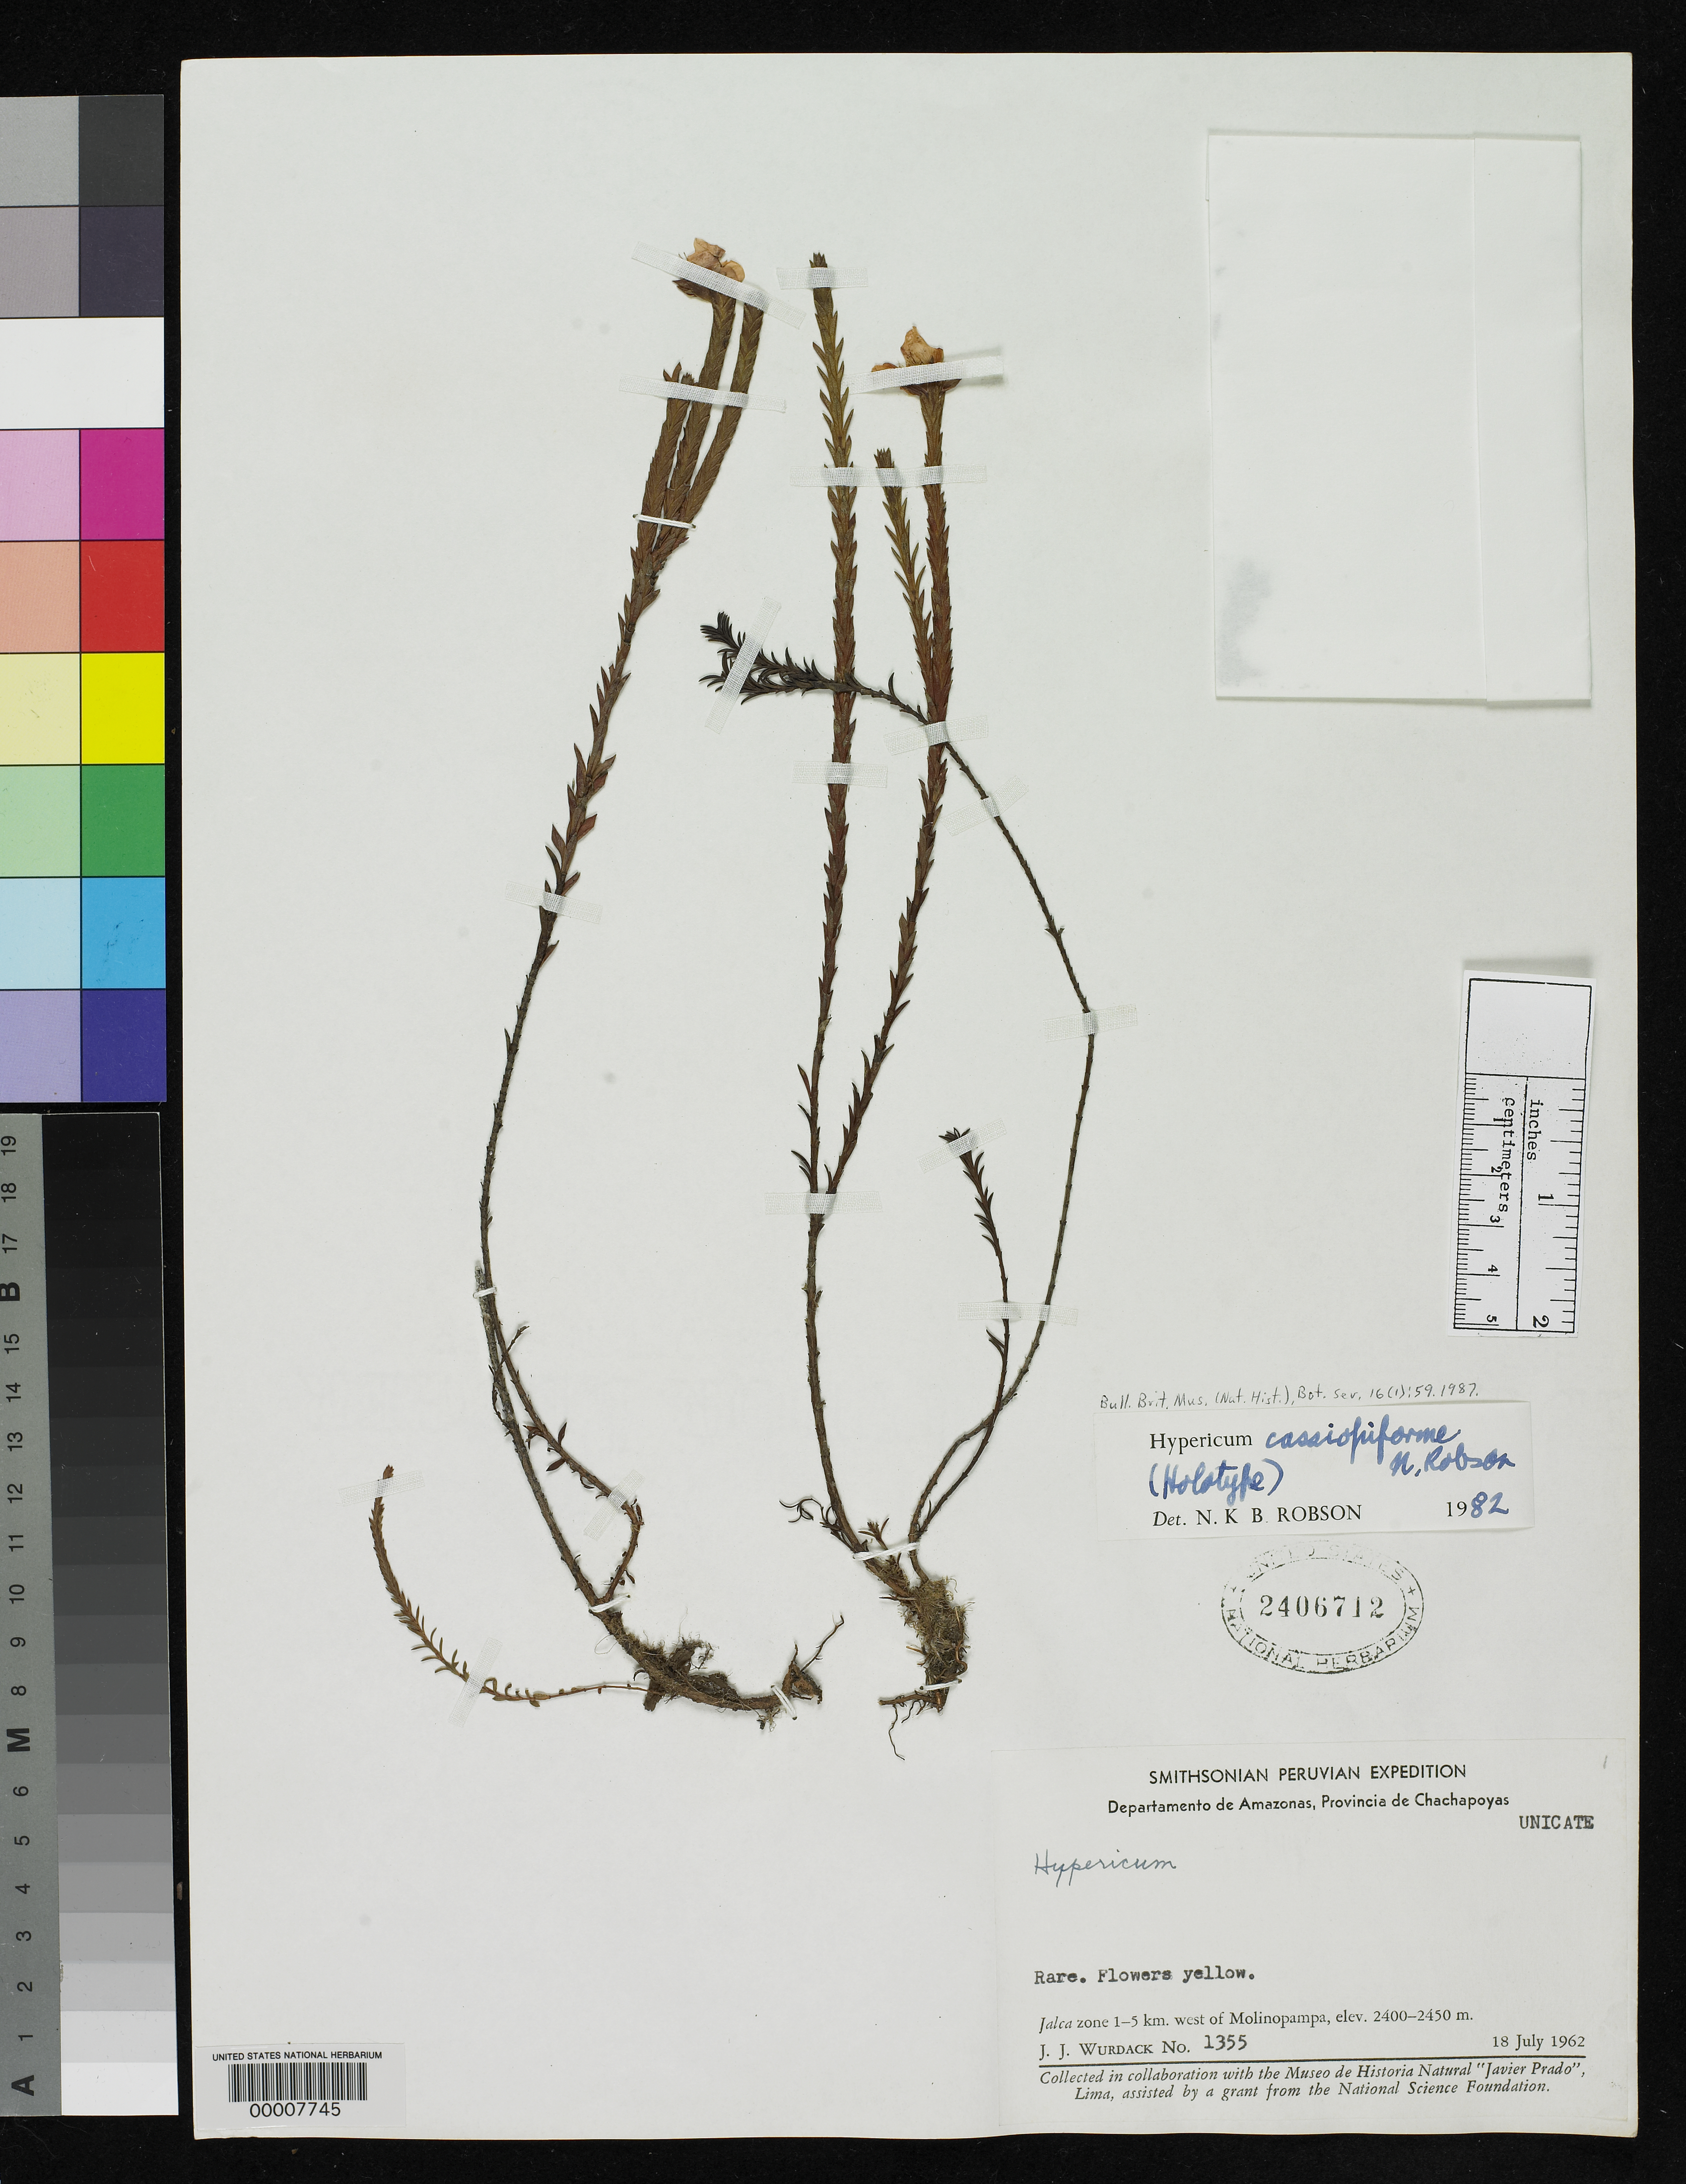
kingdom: Plantae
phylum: Tracheophyta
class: Magnoliopsida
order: Malpighiales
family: Hypericaceae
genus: Hypericum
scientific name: Hypericum cassiopiforme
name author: N. Robson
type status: Holotype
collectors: J. J. Wurdack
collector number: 1355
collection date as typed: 18 Jul 1962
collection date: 1962-07-18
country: Peru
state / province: Amazonas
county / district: Chachapoyas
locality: Jalca, W of Molinopampa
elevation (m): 2400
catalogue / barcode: US 2406712